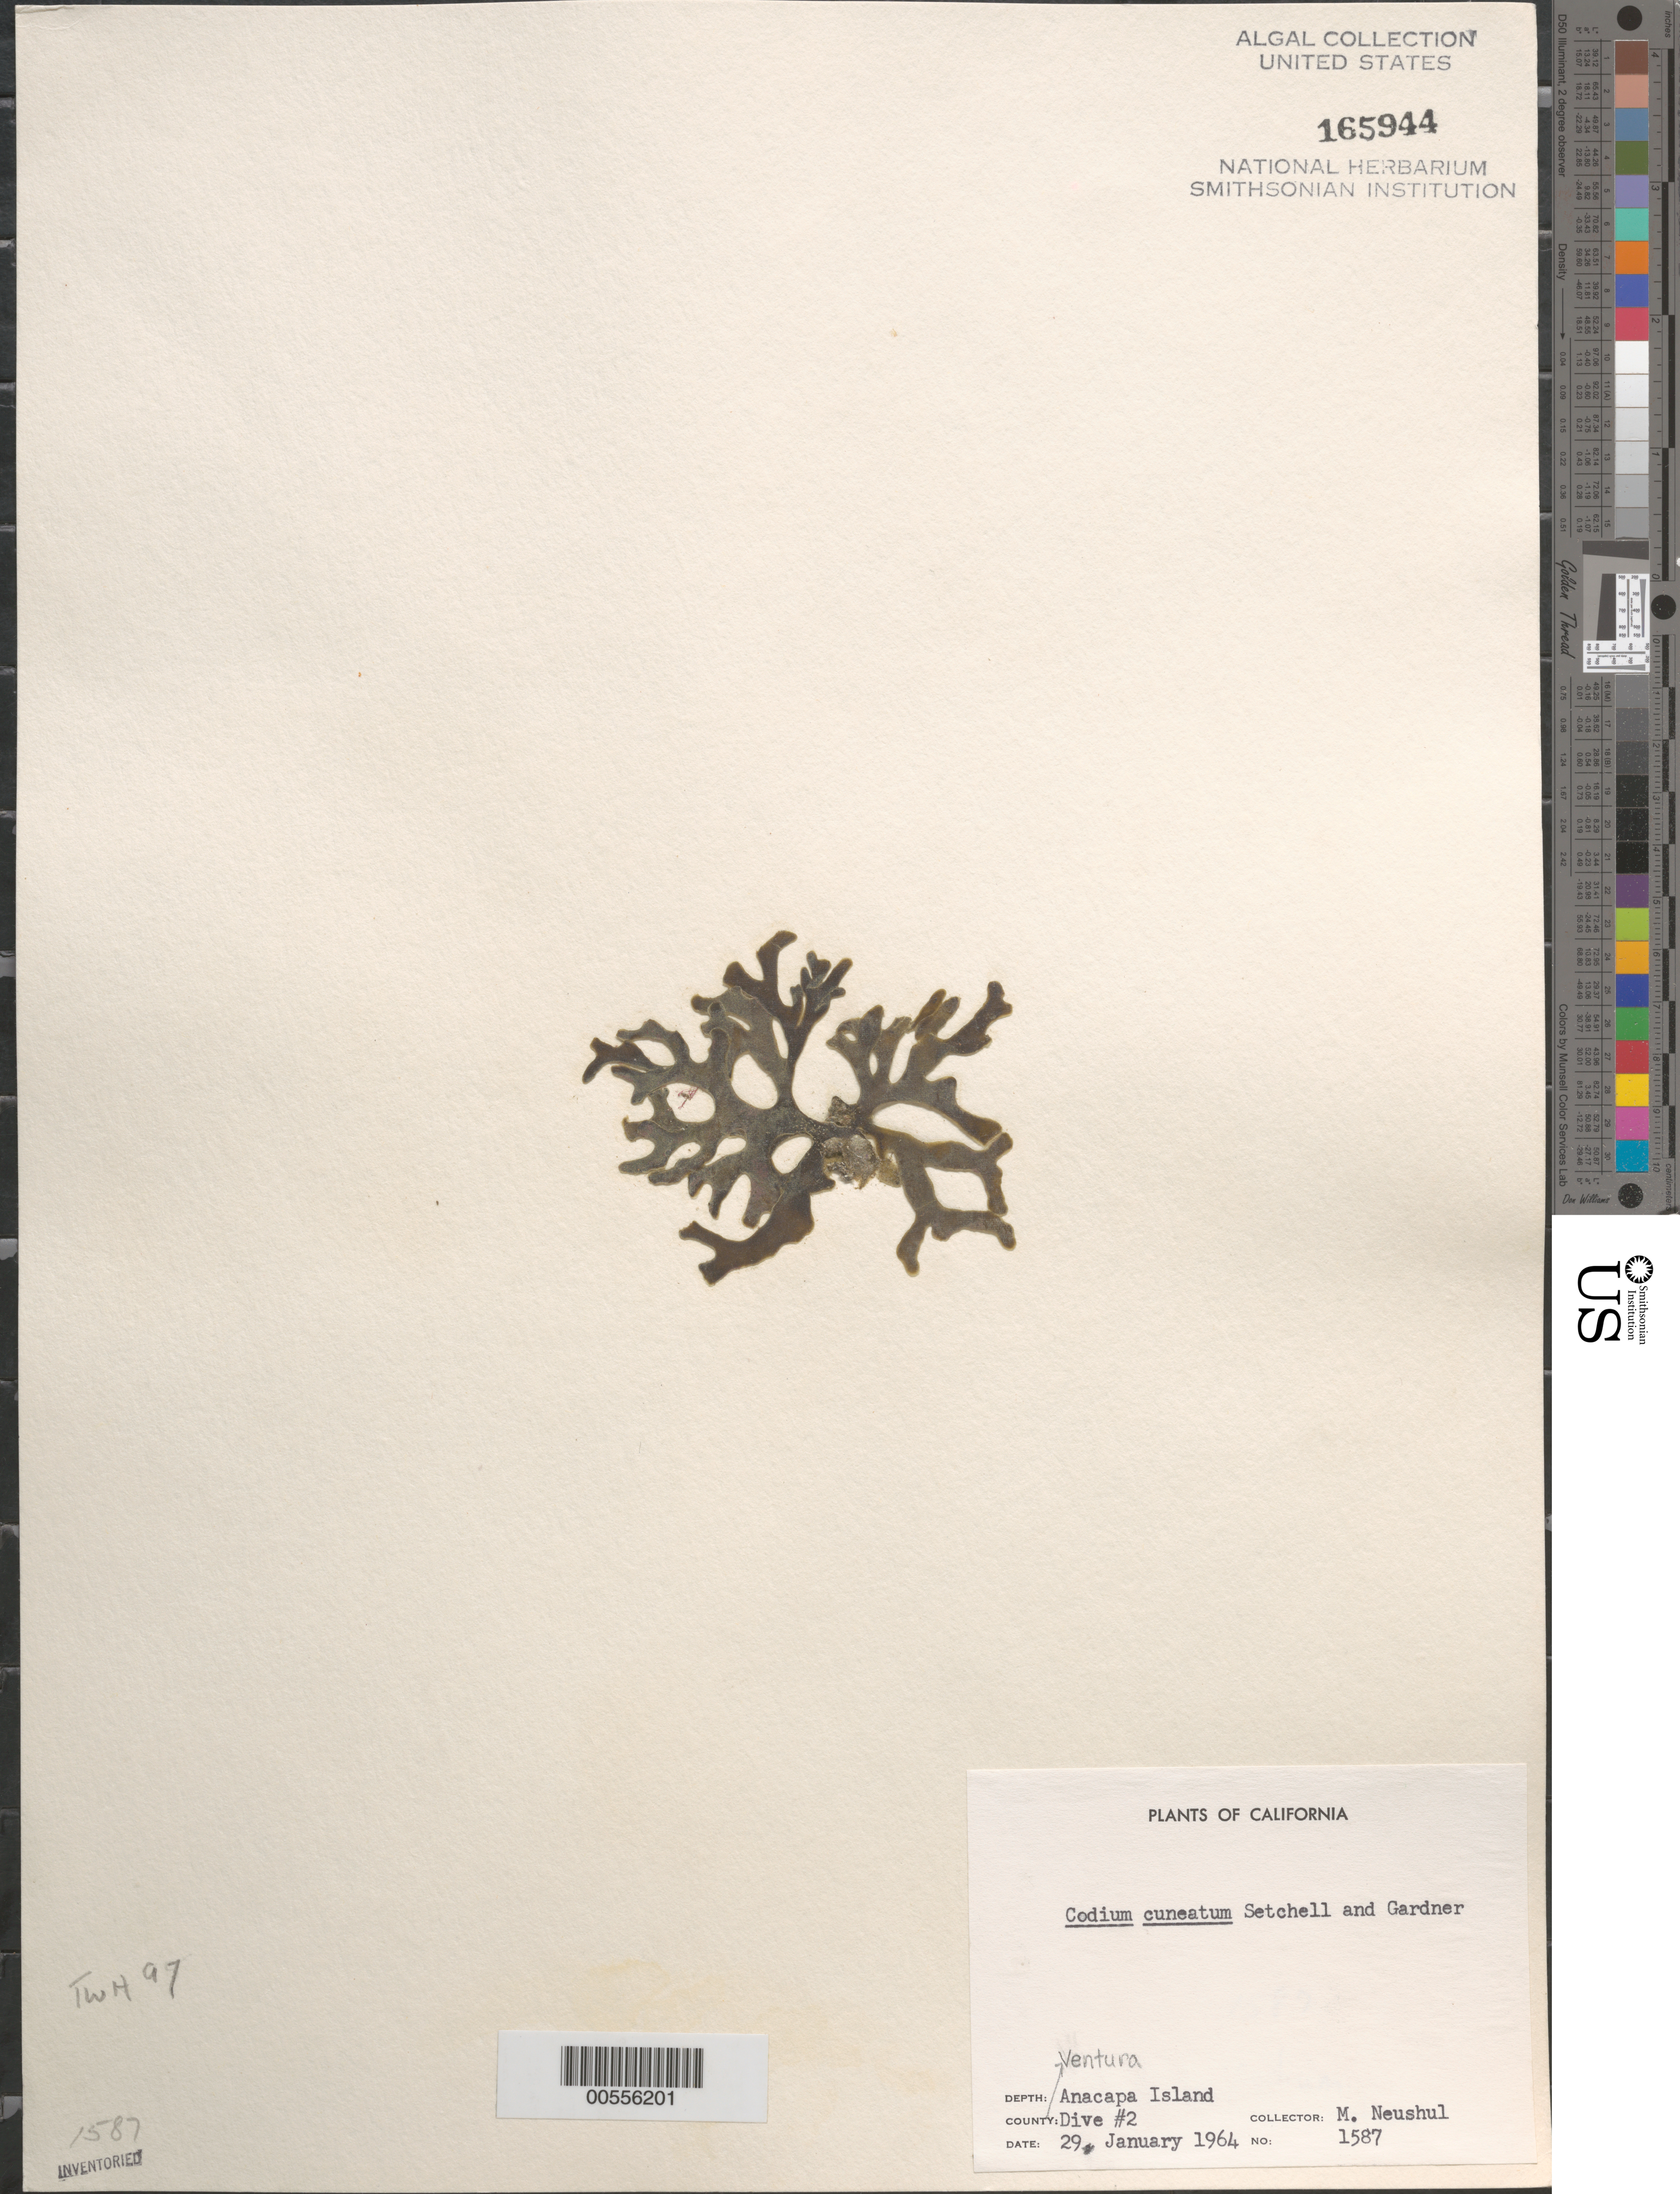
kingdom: Plantae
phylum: Chlorophyta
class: Ulvophyceae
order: Bryopsidales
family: Codiaceae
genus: Codium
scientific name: Codium simulans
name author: Setch. & N.L. Gardner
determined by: Algae name updating Project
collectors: M. Neushul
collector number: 1587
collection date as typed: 29 Jan 1964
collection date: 1964-01-29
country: United States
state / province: California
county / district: Ventura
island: Anacapa Island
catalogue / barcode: US 165944